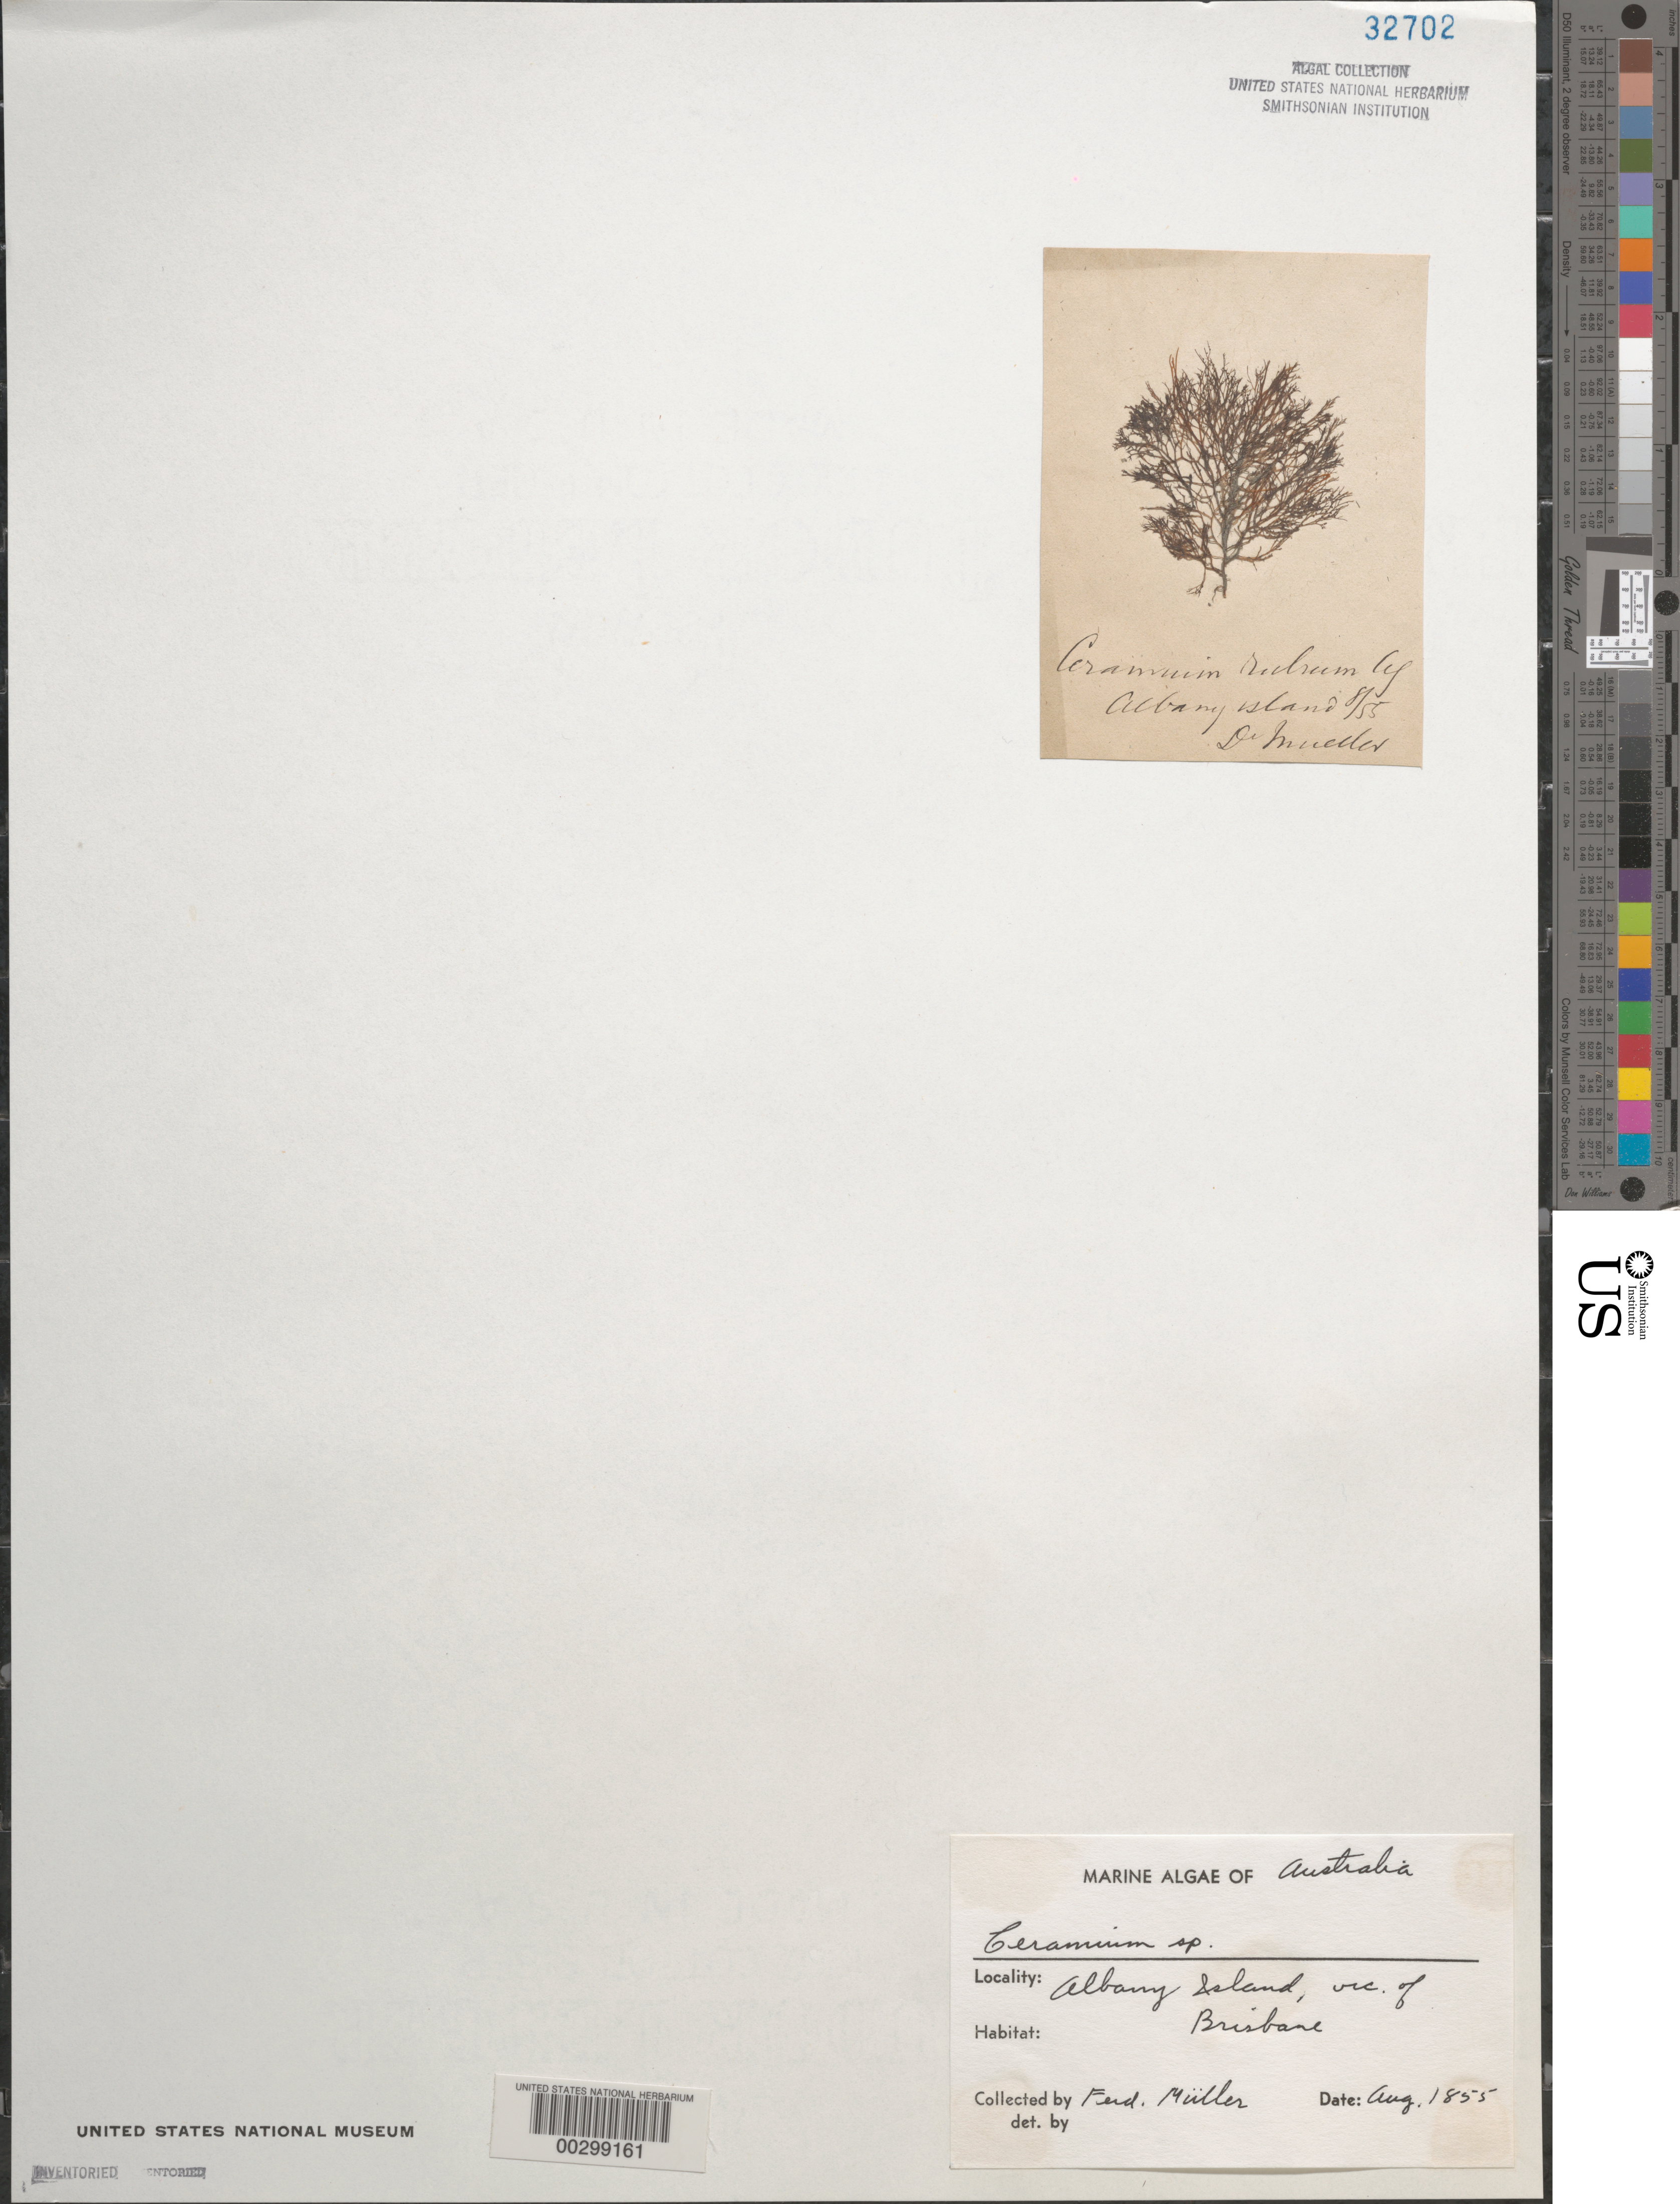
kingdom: Plantae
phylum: Rhodophyta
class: Florideophyceae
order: Ceramiales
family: Ceramiaceae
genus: Ceramium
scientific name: Ceramium sp.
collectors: F. Mueller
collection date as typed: Aug 1855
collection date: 1855-08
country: Australia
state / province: Queensland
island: Albany Island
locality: Near Brisbane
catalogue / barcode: US 32702